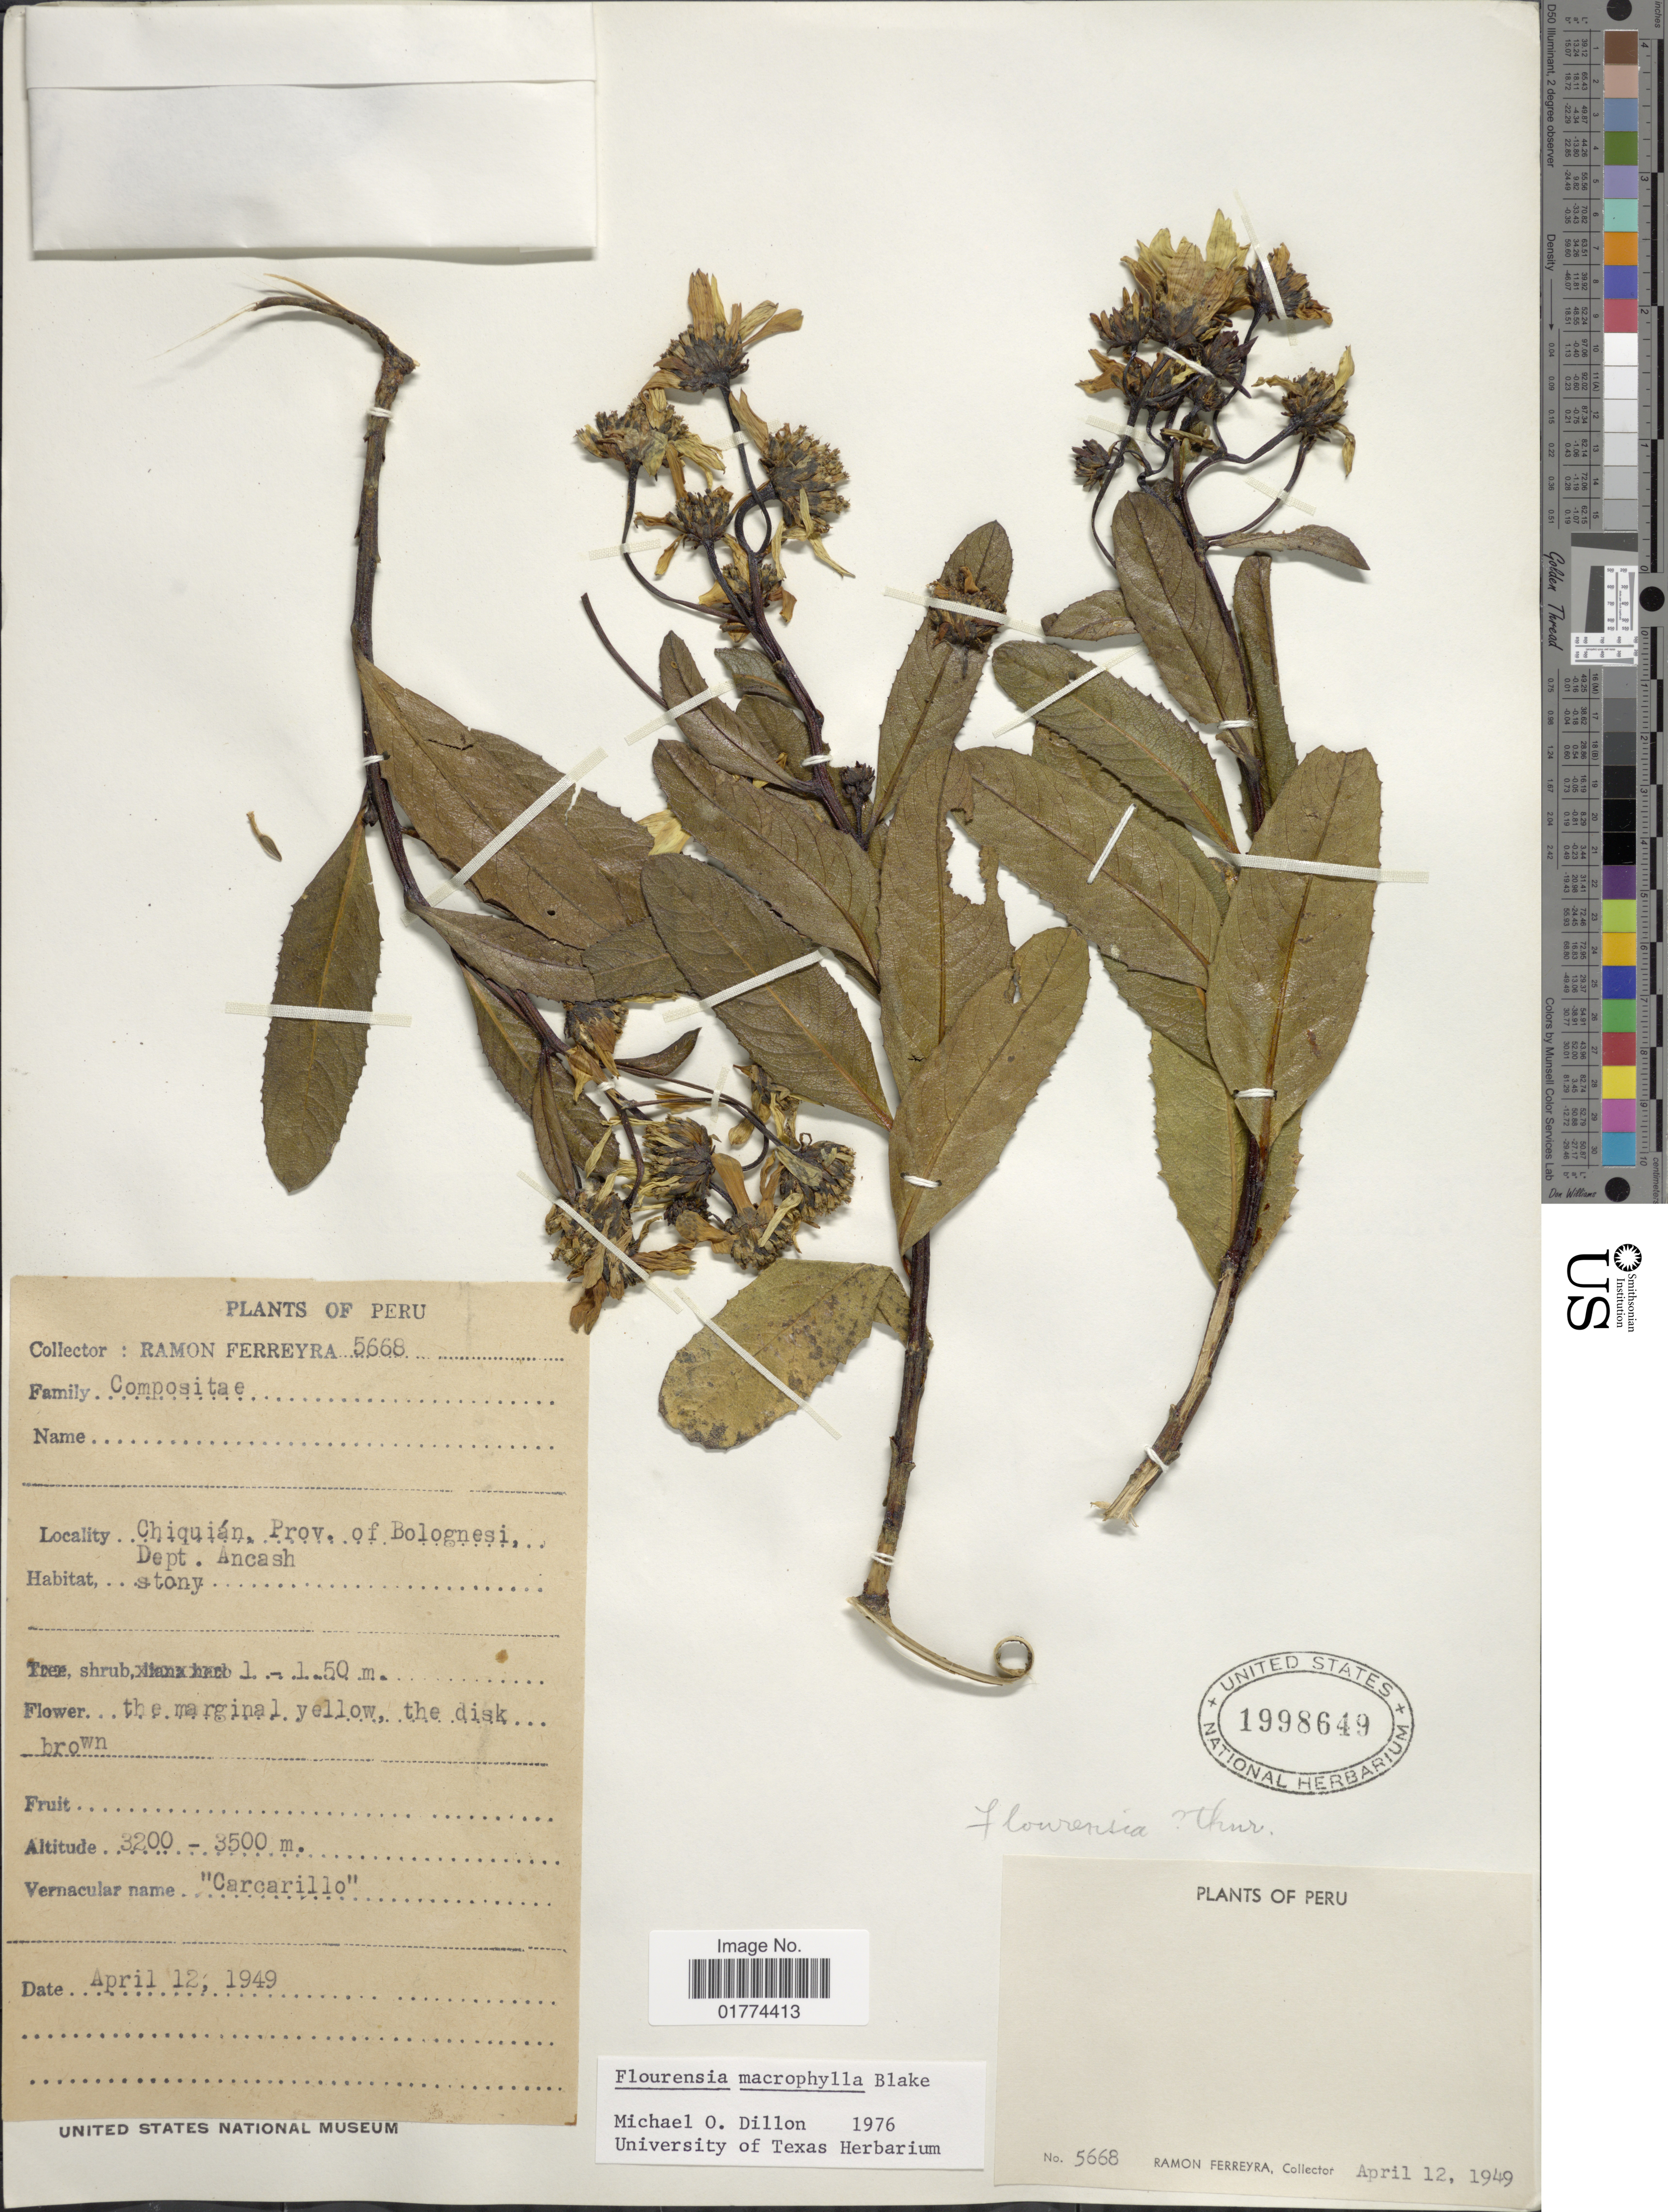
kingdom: Plantae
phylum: Tracheophyta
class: Magnoliopsida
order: Asterales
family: Asteraceae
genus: Flourensia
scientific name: Flourensia macrophylla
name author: S.F. Blake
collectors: R. A. Ferreyra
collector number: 5668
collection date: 1949-04-12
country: Peru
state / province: Ancash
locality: Chiquian. prov. of Bolognesi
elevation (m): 3200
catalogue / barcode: US 1998649